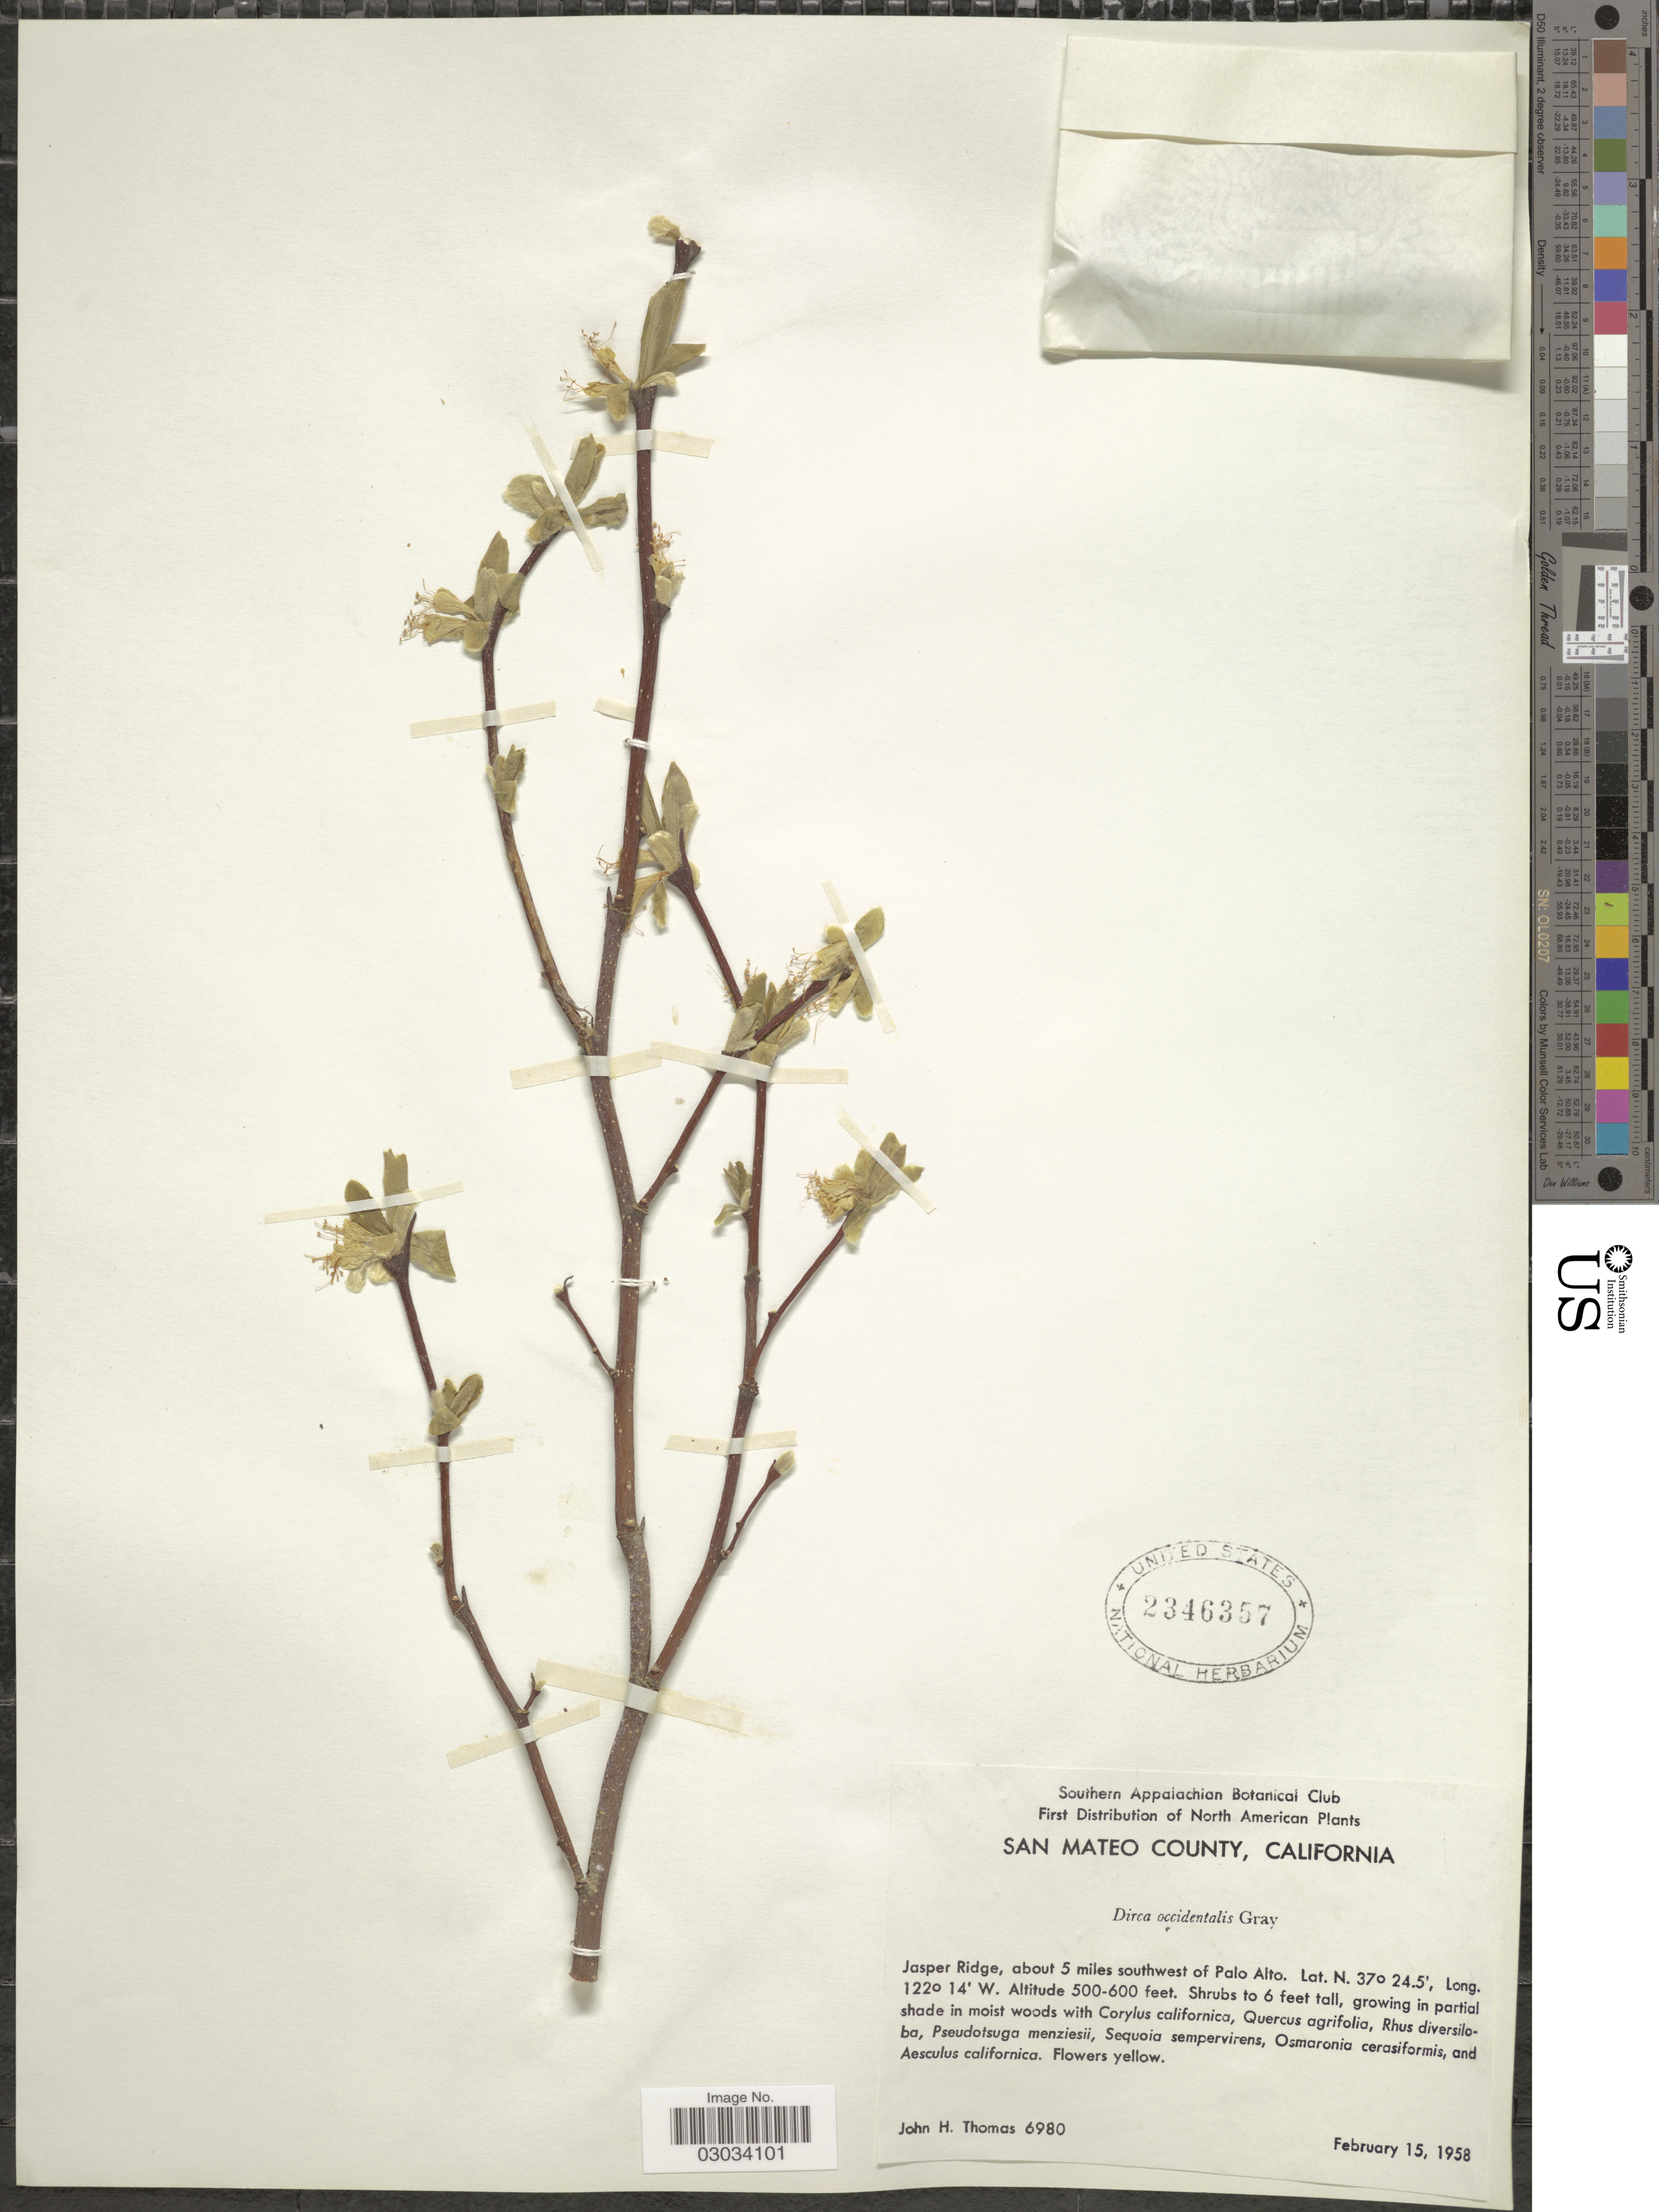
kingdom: Plantae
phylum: Tracheophyta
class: Magnoliopsida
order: Malvales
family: Thymelaeaceae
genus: Dirca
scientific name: Dirca occidentalis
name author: A. Gray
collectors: J. H. Thomas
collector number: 6980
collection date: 1958-02-15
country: United States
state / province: California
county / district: San Mateo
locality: San Mateo County. Jasper Ridge, about 5 miles southwest of Palo Alto.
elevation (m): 152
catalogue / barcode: US 2346357